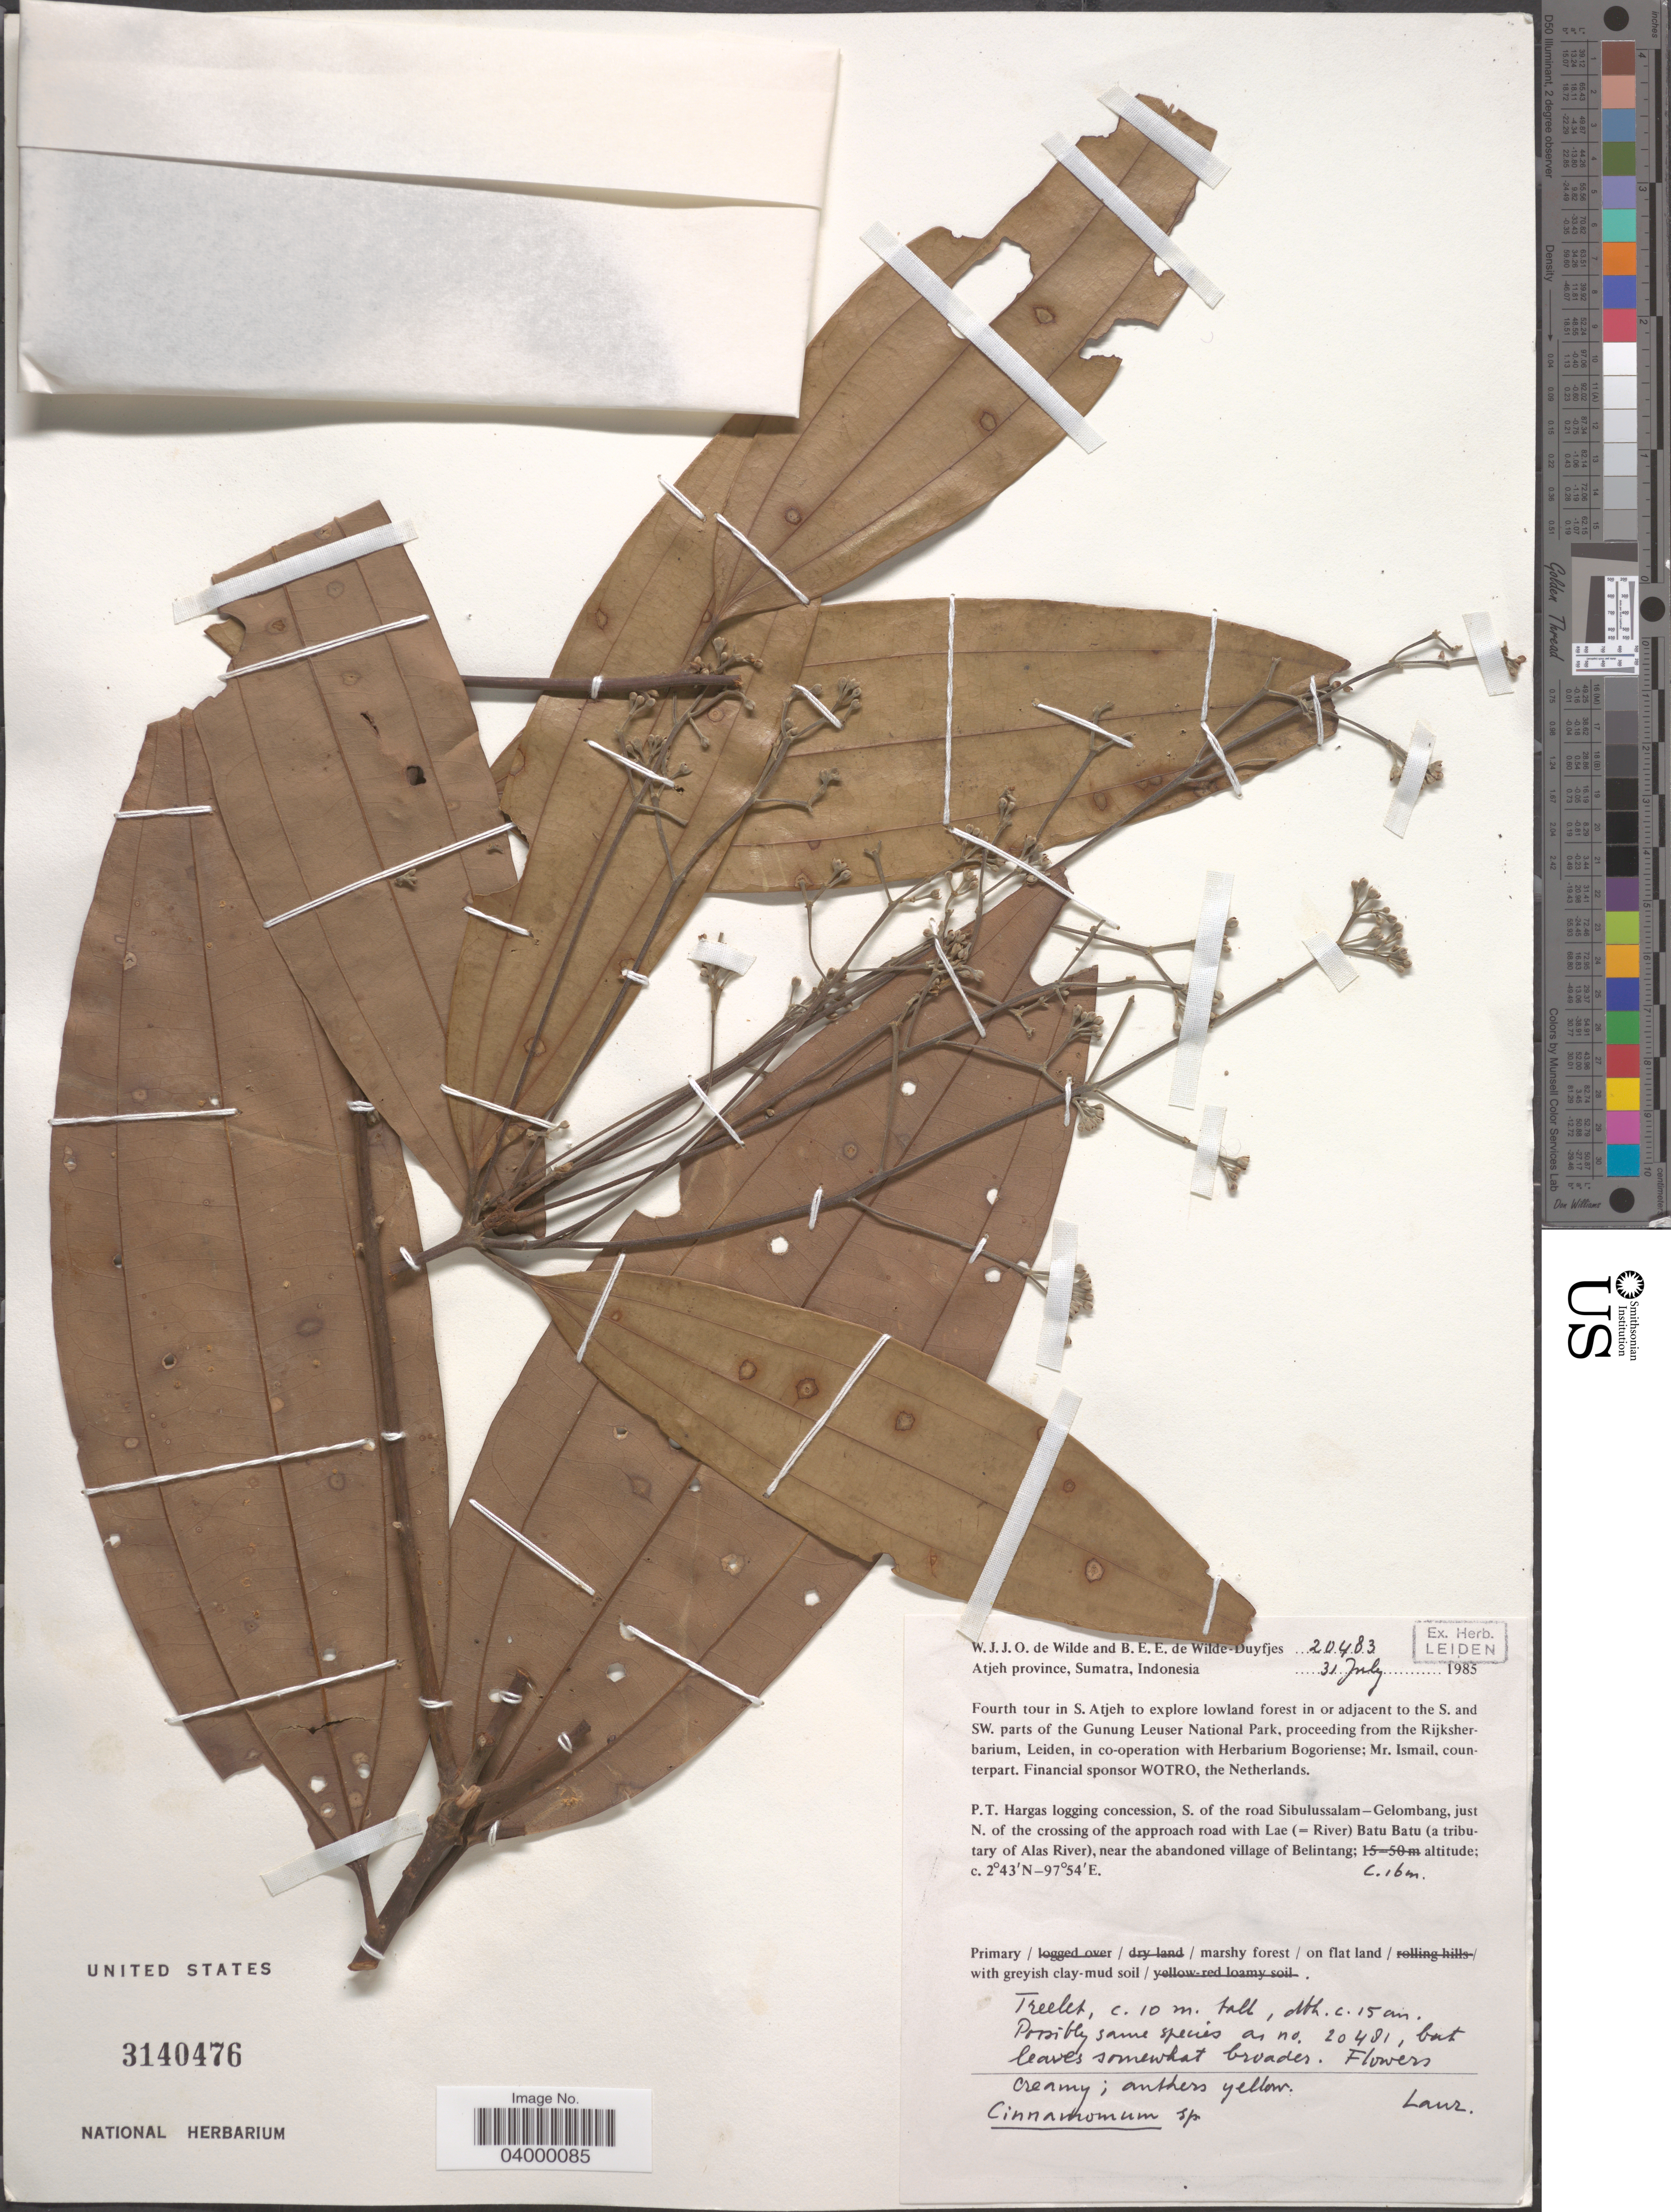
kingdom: Plantae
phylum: Tracheophyta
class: Magnoliopsida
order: Laurales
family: Lauraceae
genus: Cinnamomum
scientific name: Cinnamomum sp.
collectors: W. J. de Wilde & B. E. de Wilde-Duyfjes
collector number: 20483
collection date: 1985-07-31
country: Indonesia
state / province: Sumatra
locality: Atjeh Province. Fourth tour in S. Atjeh in or adjacent to the S. and SW. parts of the Gunung Leuser National Park [unsure placement]. P.T. Hargas logging concession, S. of the road Sibulussalam-Gelombang, just N. of the crossing of the approach road with Lae (= River) Batu Batu (a tributary of Alas River), near the abandoned village of Belintang.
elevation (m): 16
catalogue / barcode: US 3140476